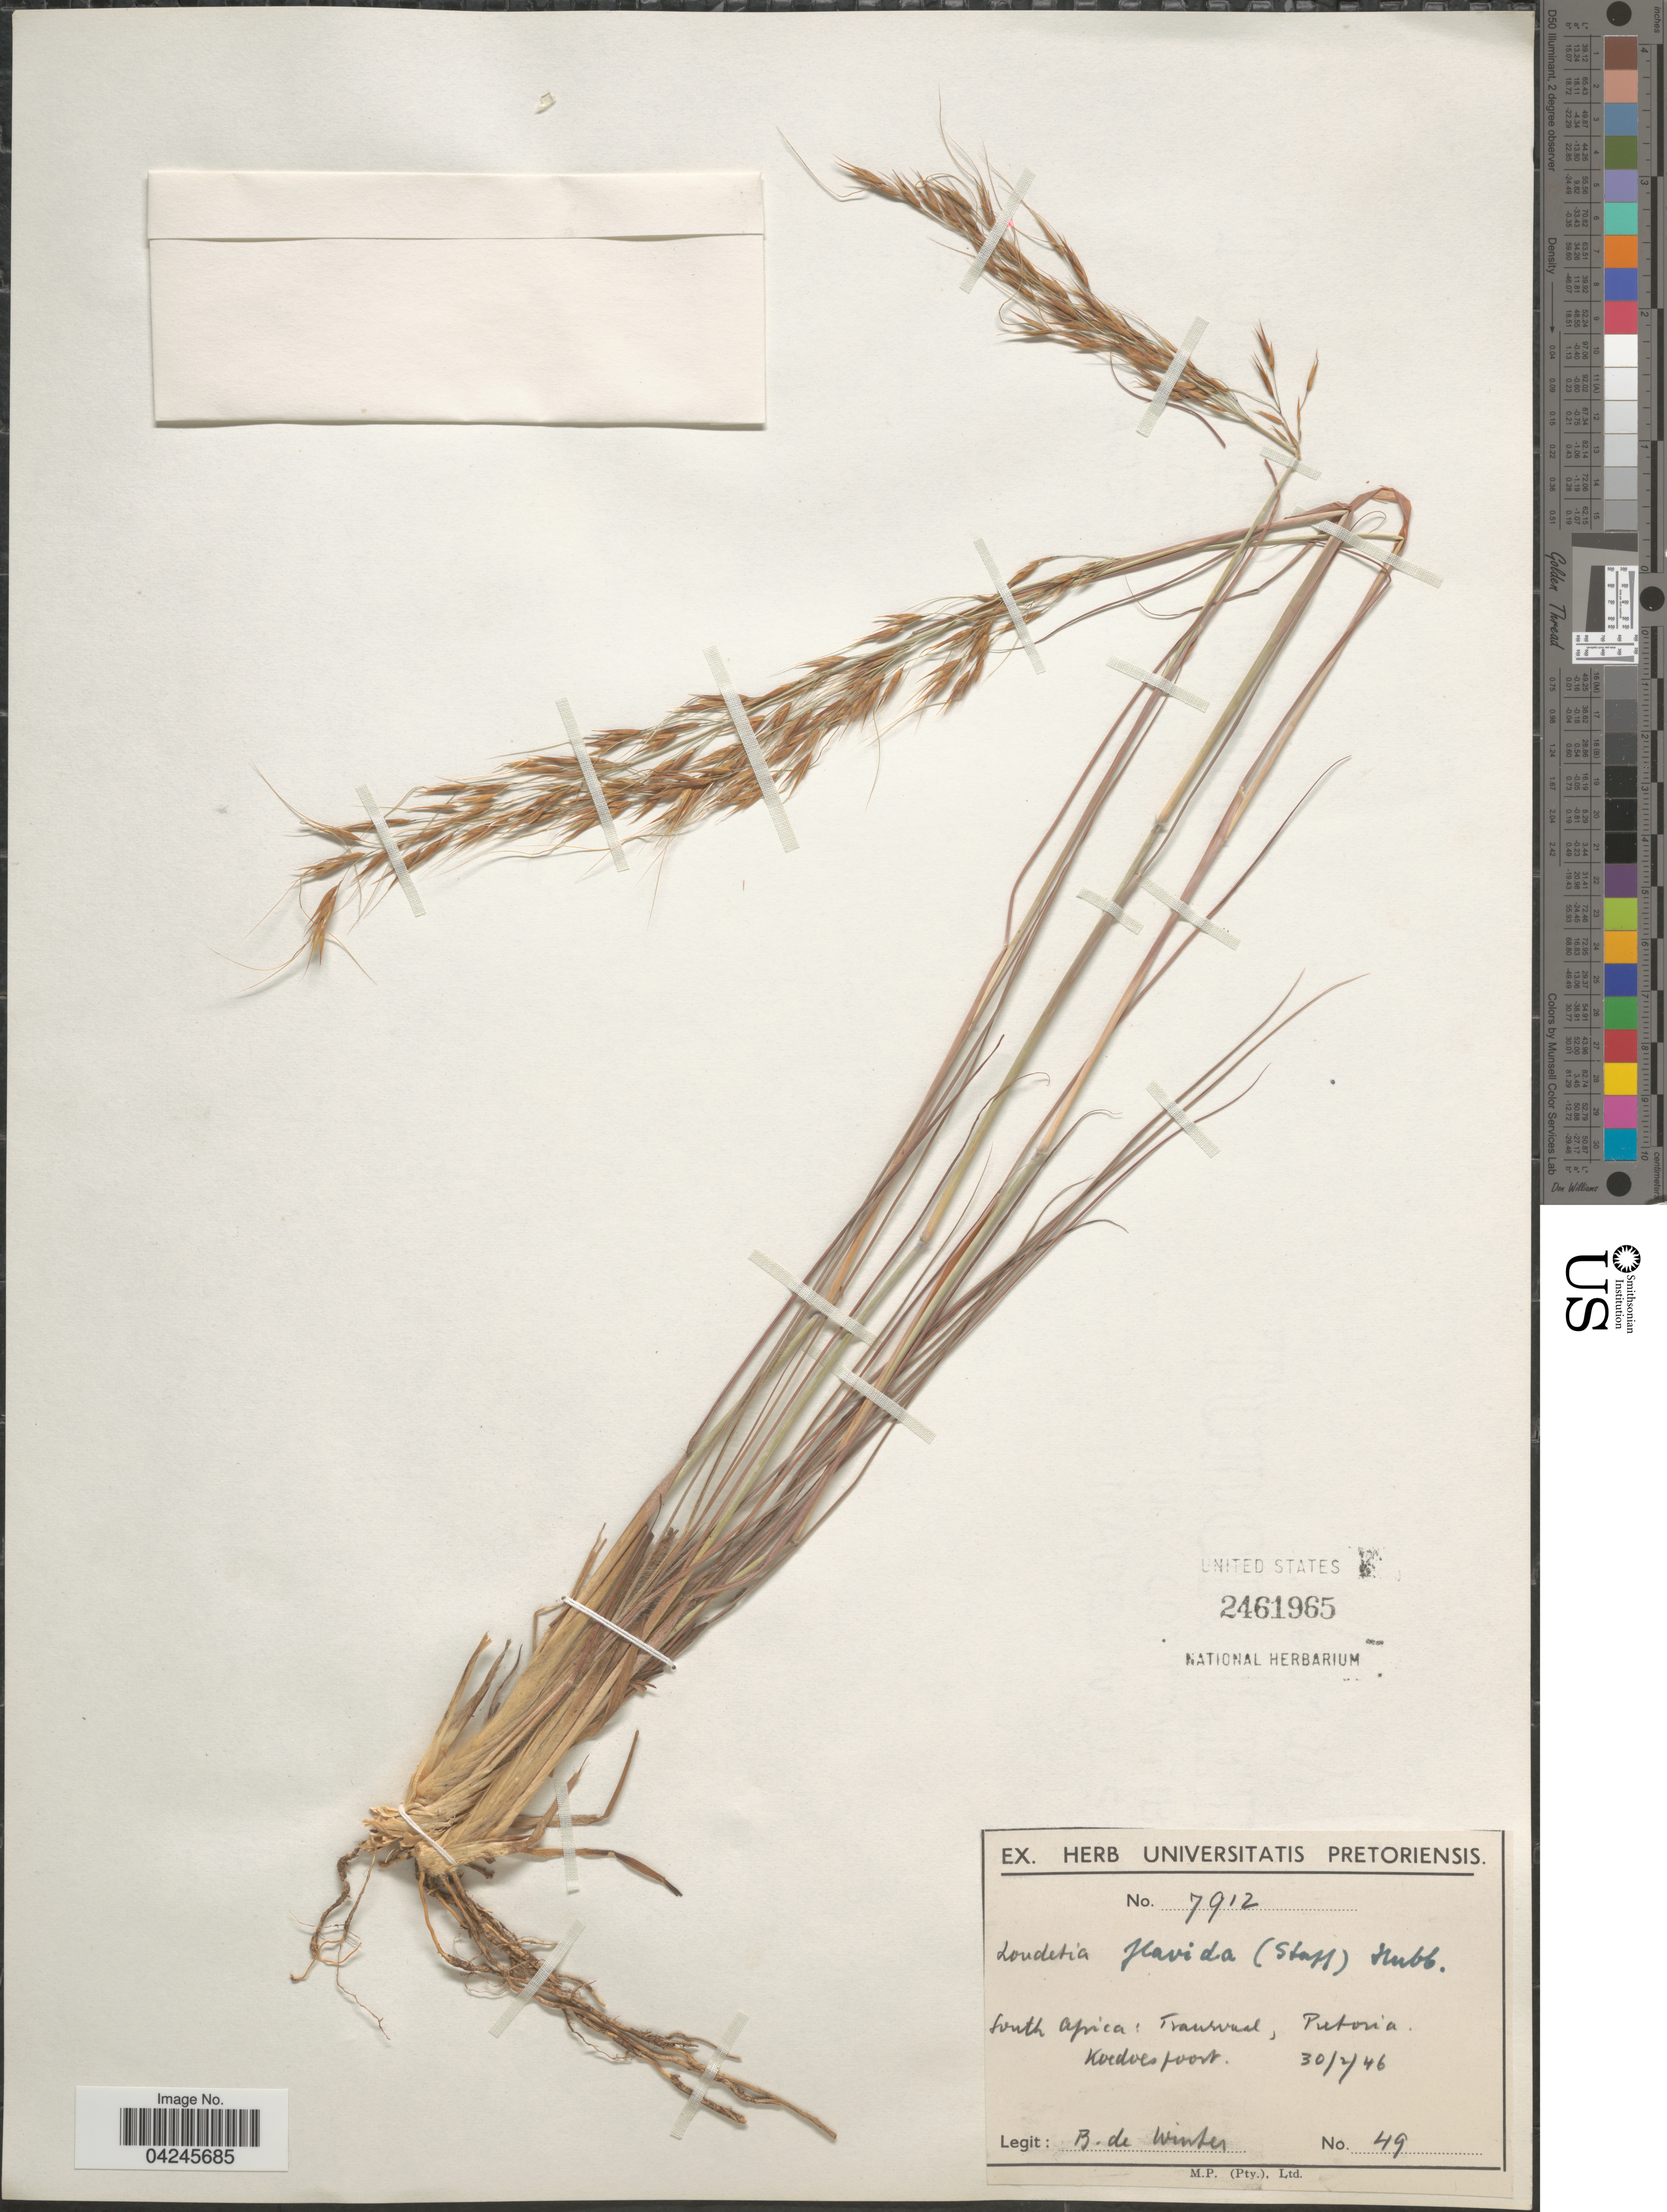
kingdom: Plantae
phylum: Tracheophyta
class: Liliopsida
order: Poales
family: Poaceae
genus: Loudetia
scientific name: Loudetia flavida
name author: (Stapf) C.E. Hubb.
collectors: B. de Winter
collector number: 49/7912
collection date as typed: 30/2/46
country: South Africa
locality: Transvaal, Putonia. Koedoespoort.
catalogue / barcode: US 2461965